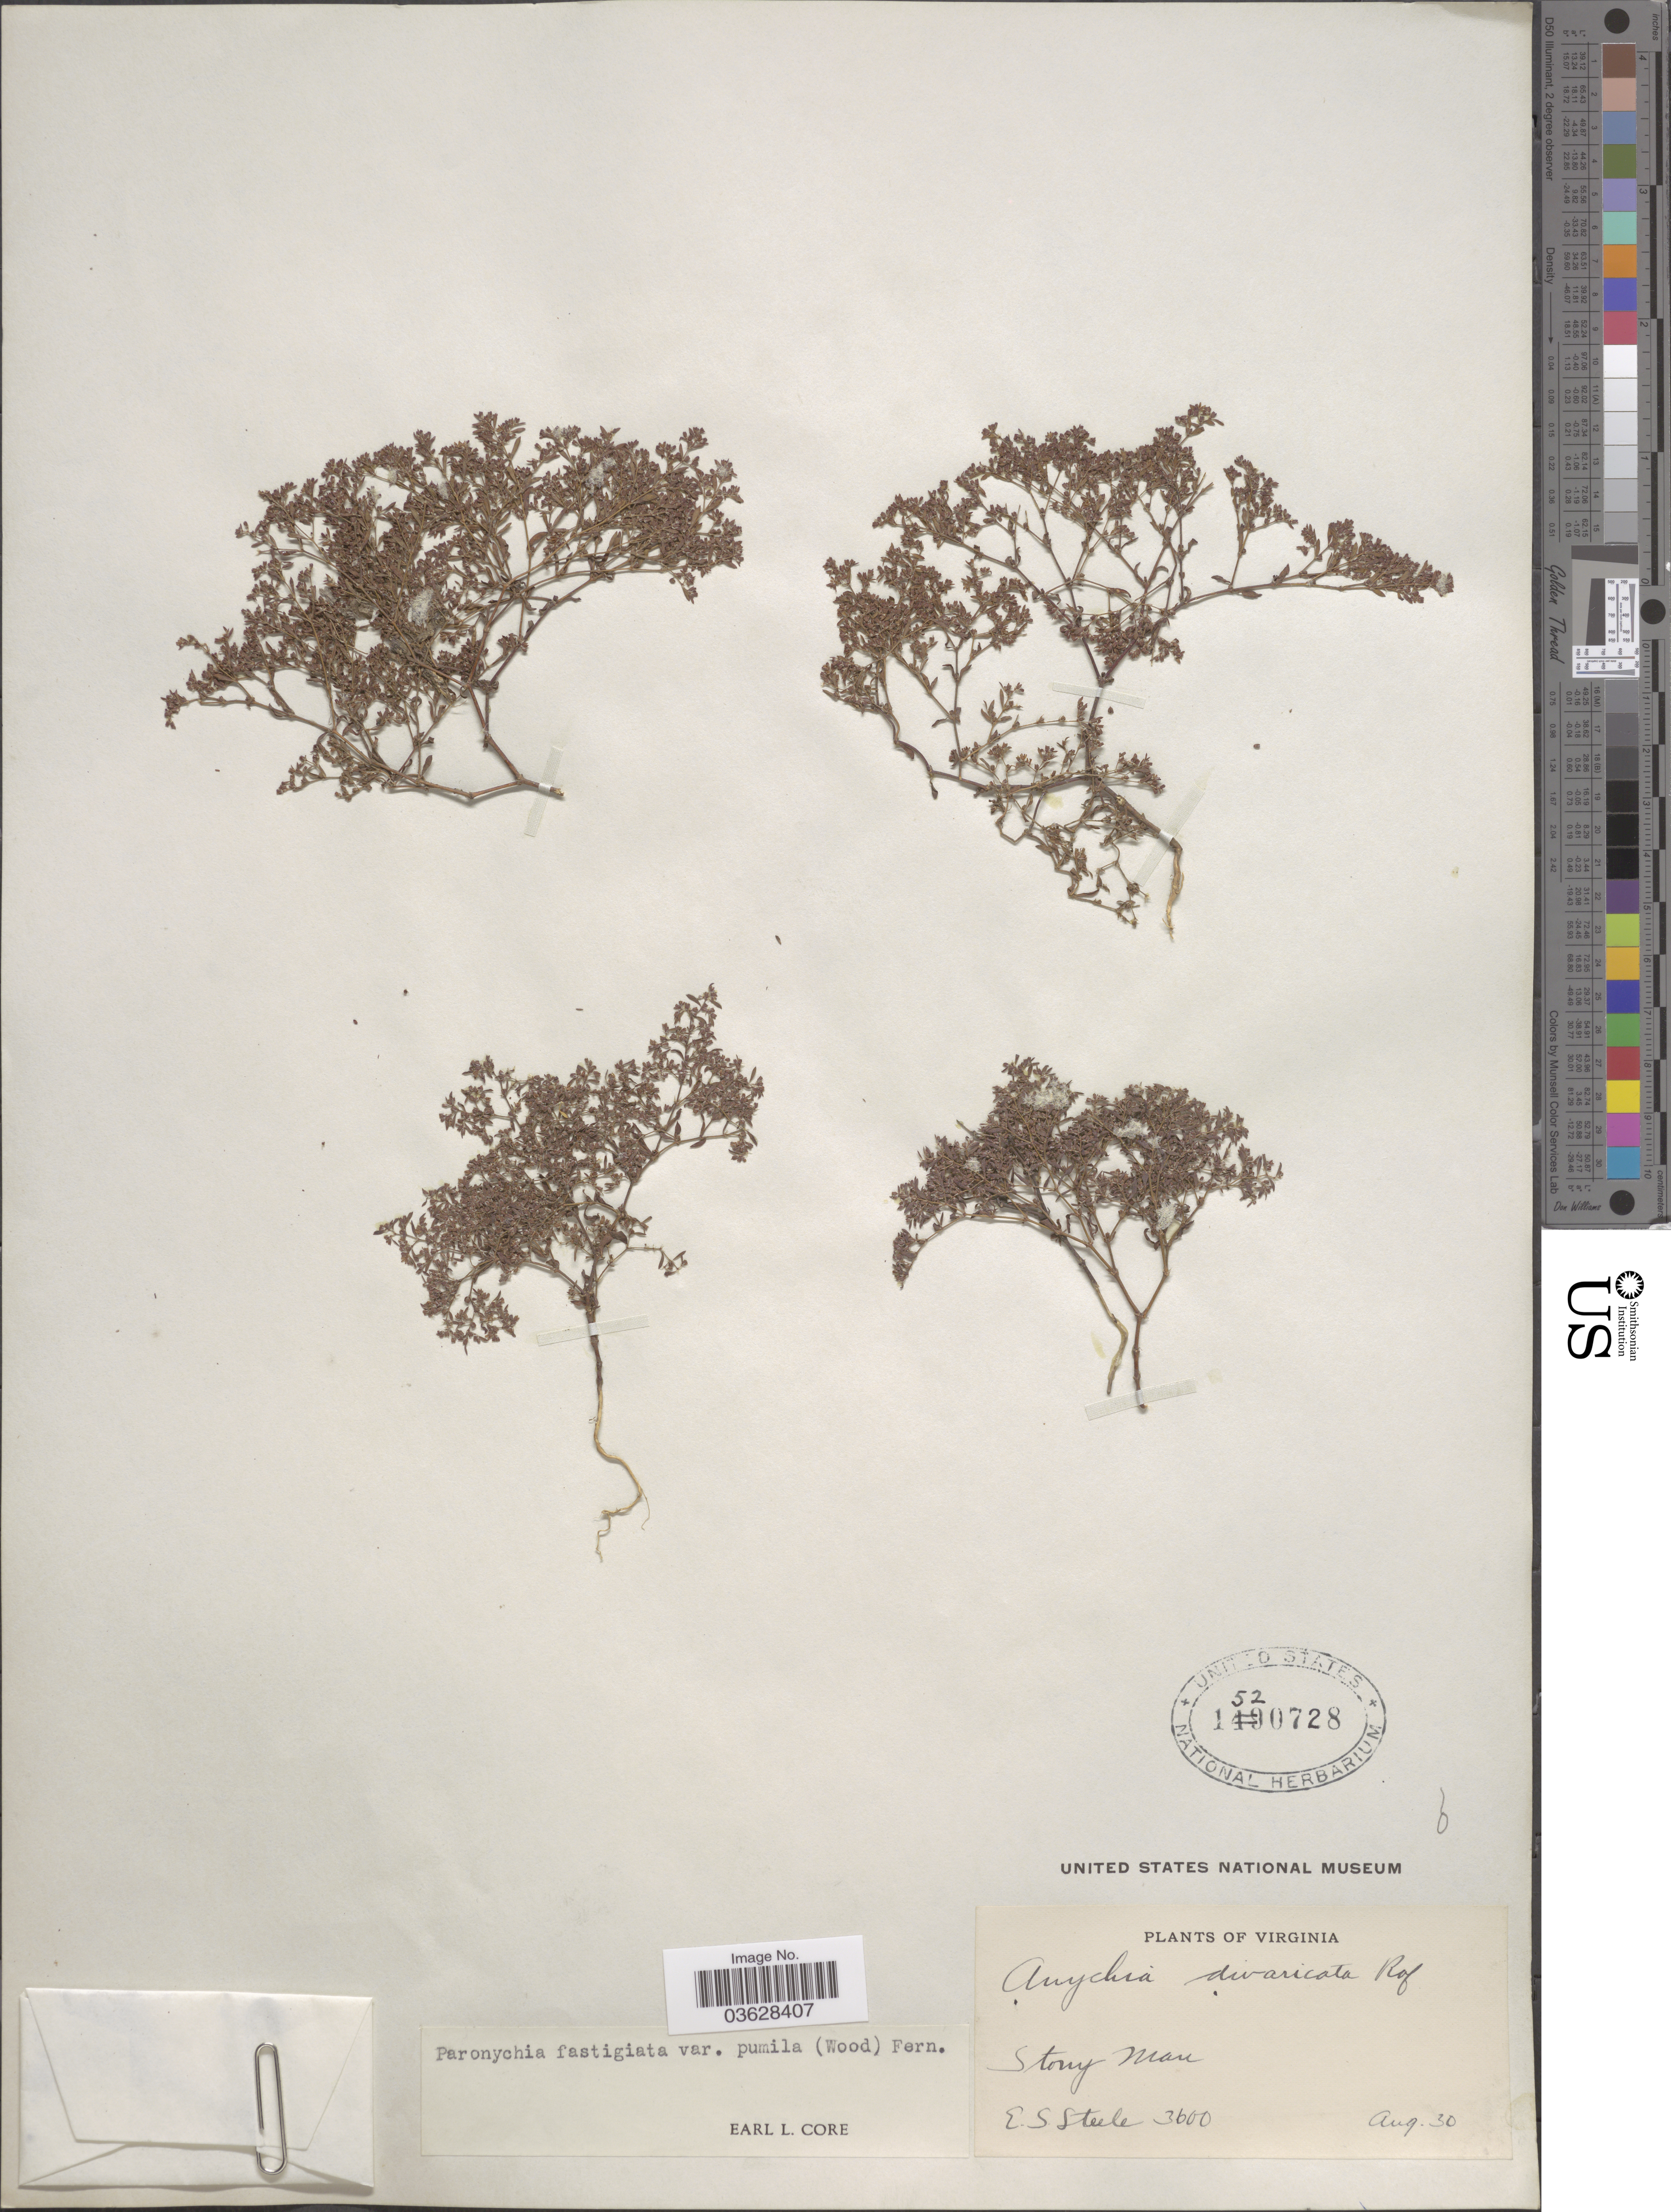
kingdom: Plantae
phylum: Tracheophyta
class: Magnoliopsida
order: Caryophyllales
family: Caryophyllaceae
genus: Paronychia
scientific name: Paronychia fastigiata var. pumila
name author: (Alph. Wood) Fernald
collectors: E. Steele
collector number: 3600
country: United States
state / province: Virginia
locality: Stony Man.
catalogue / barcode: US 1520728